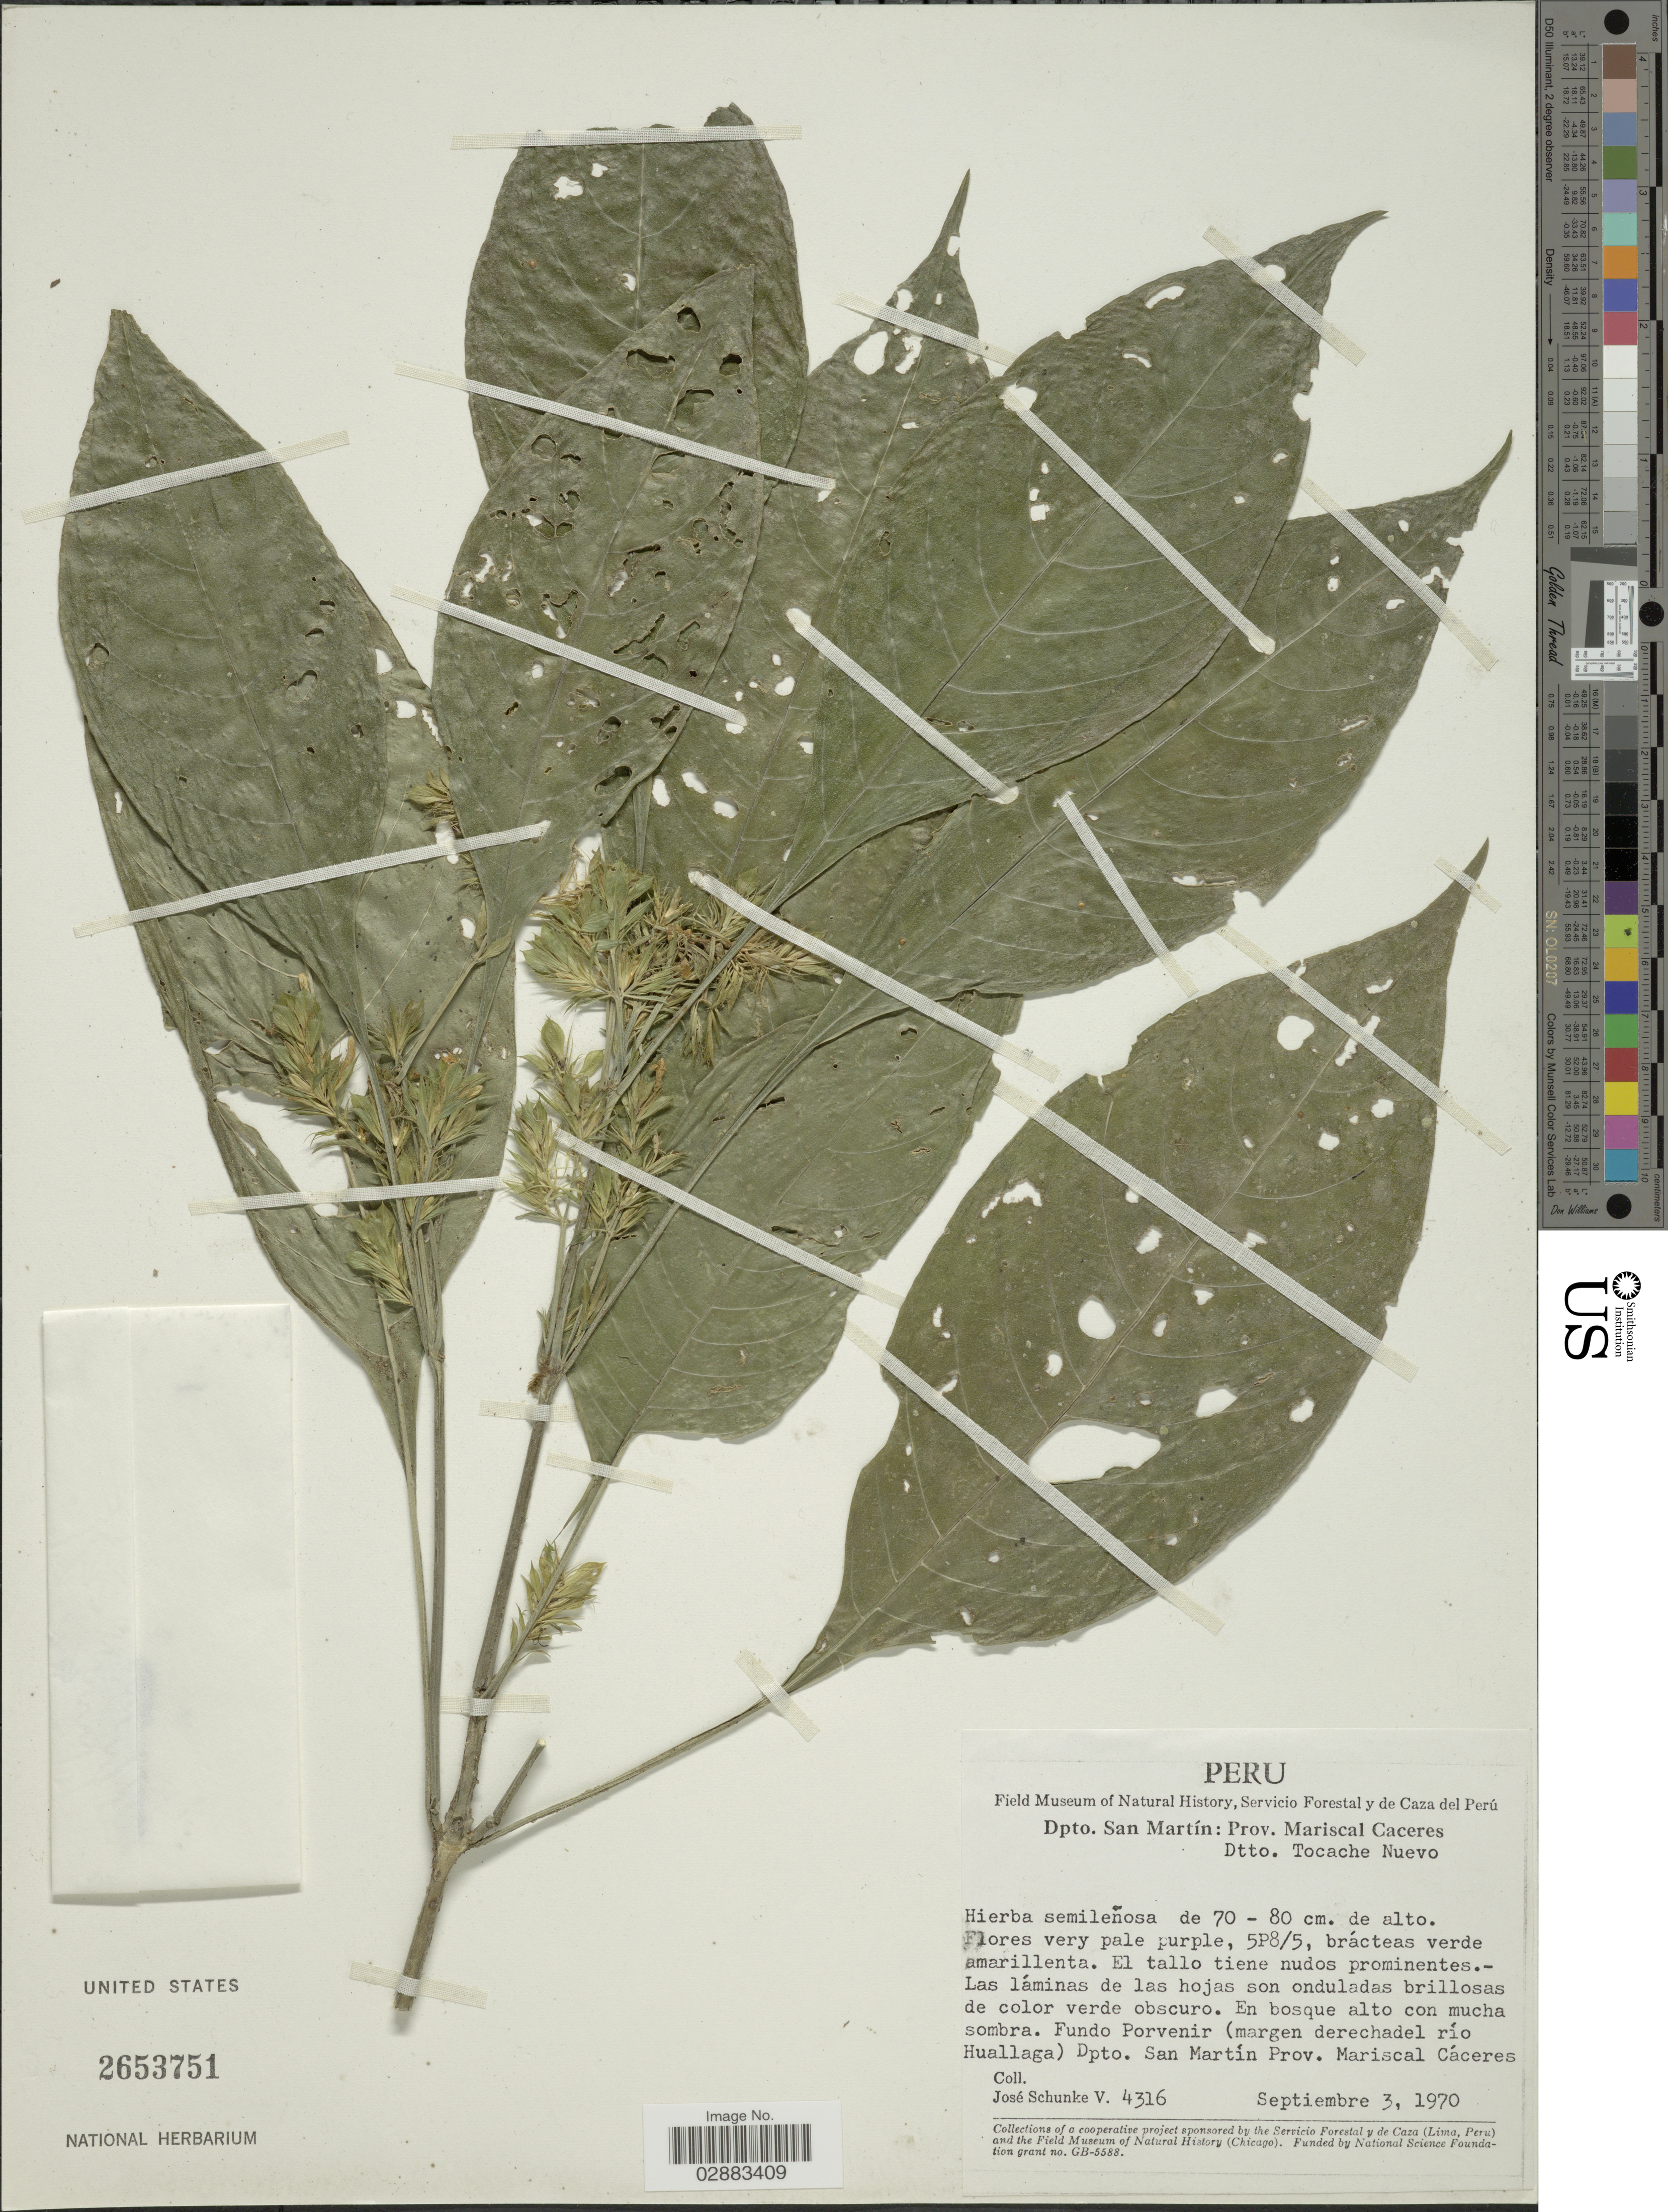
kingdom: Plantae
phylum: Tracheophyta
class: Magnoliopsida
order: Lamiales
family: Acanthaceae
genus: Justicia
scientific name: Justicia soukupii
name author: (Standl. & F.A. Barkley) V.A.W. Graham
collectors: J. Schunke Vigo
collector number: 4316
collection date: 1970-09-03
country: Peru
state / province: San Martín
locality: Dpto. San Martín: Prov. Mariscal Caceres, Dtto. Tocache Nuevo. Fundo Porvenir (margen derechadel río Huallaga).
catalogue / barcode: US 2653751